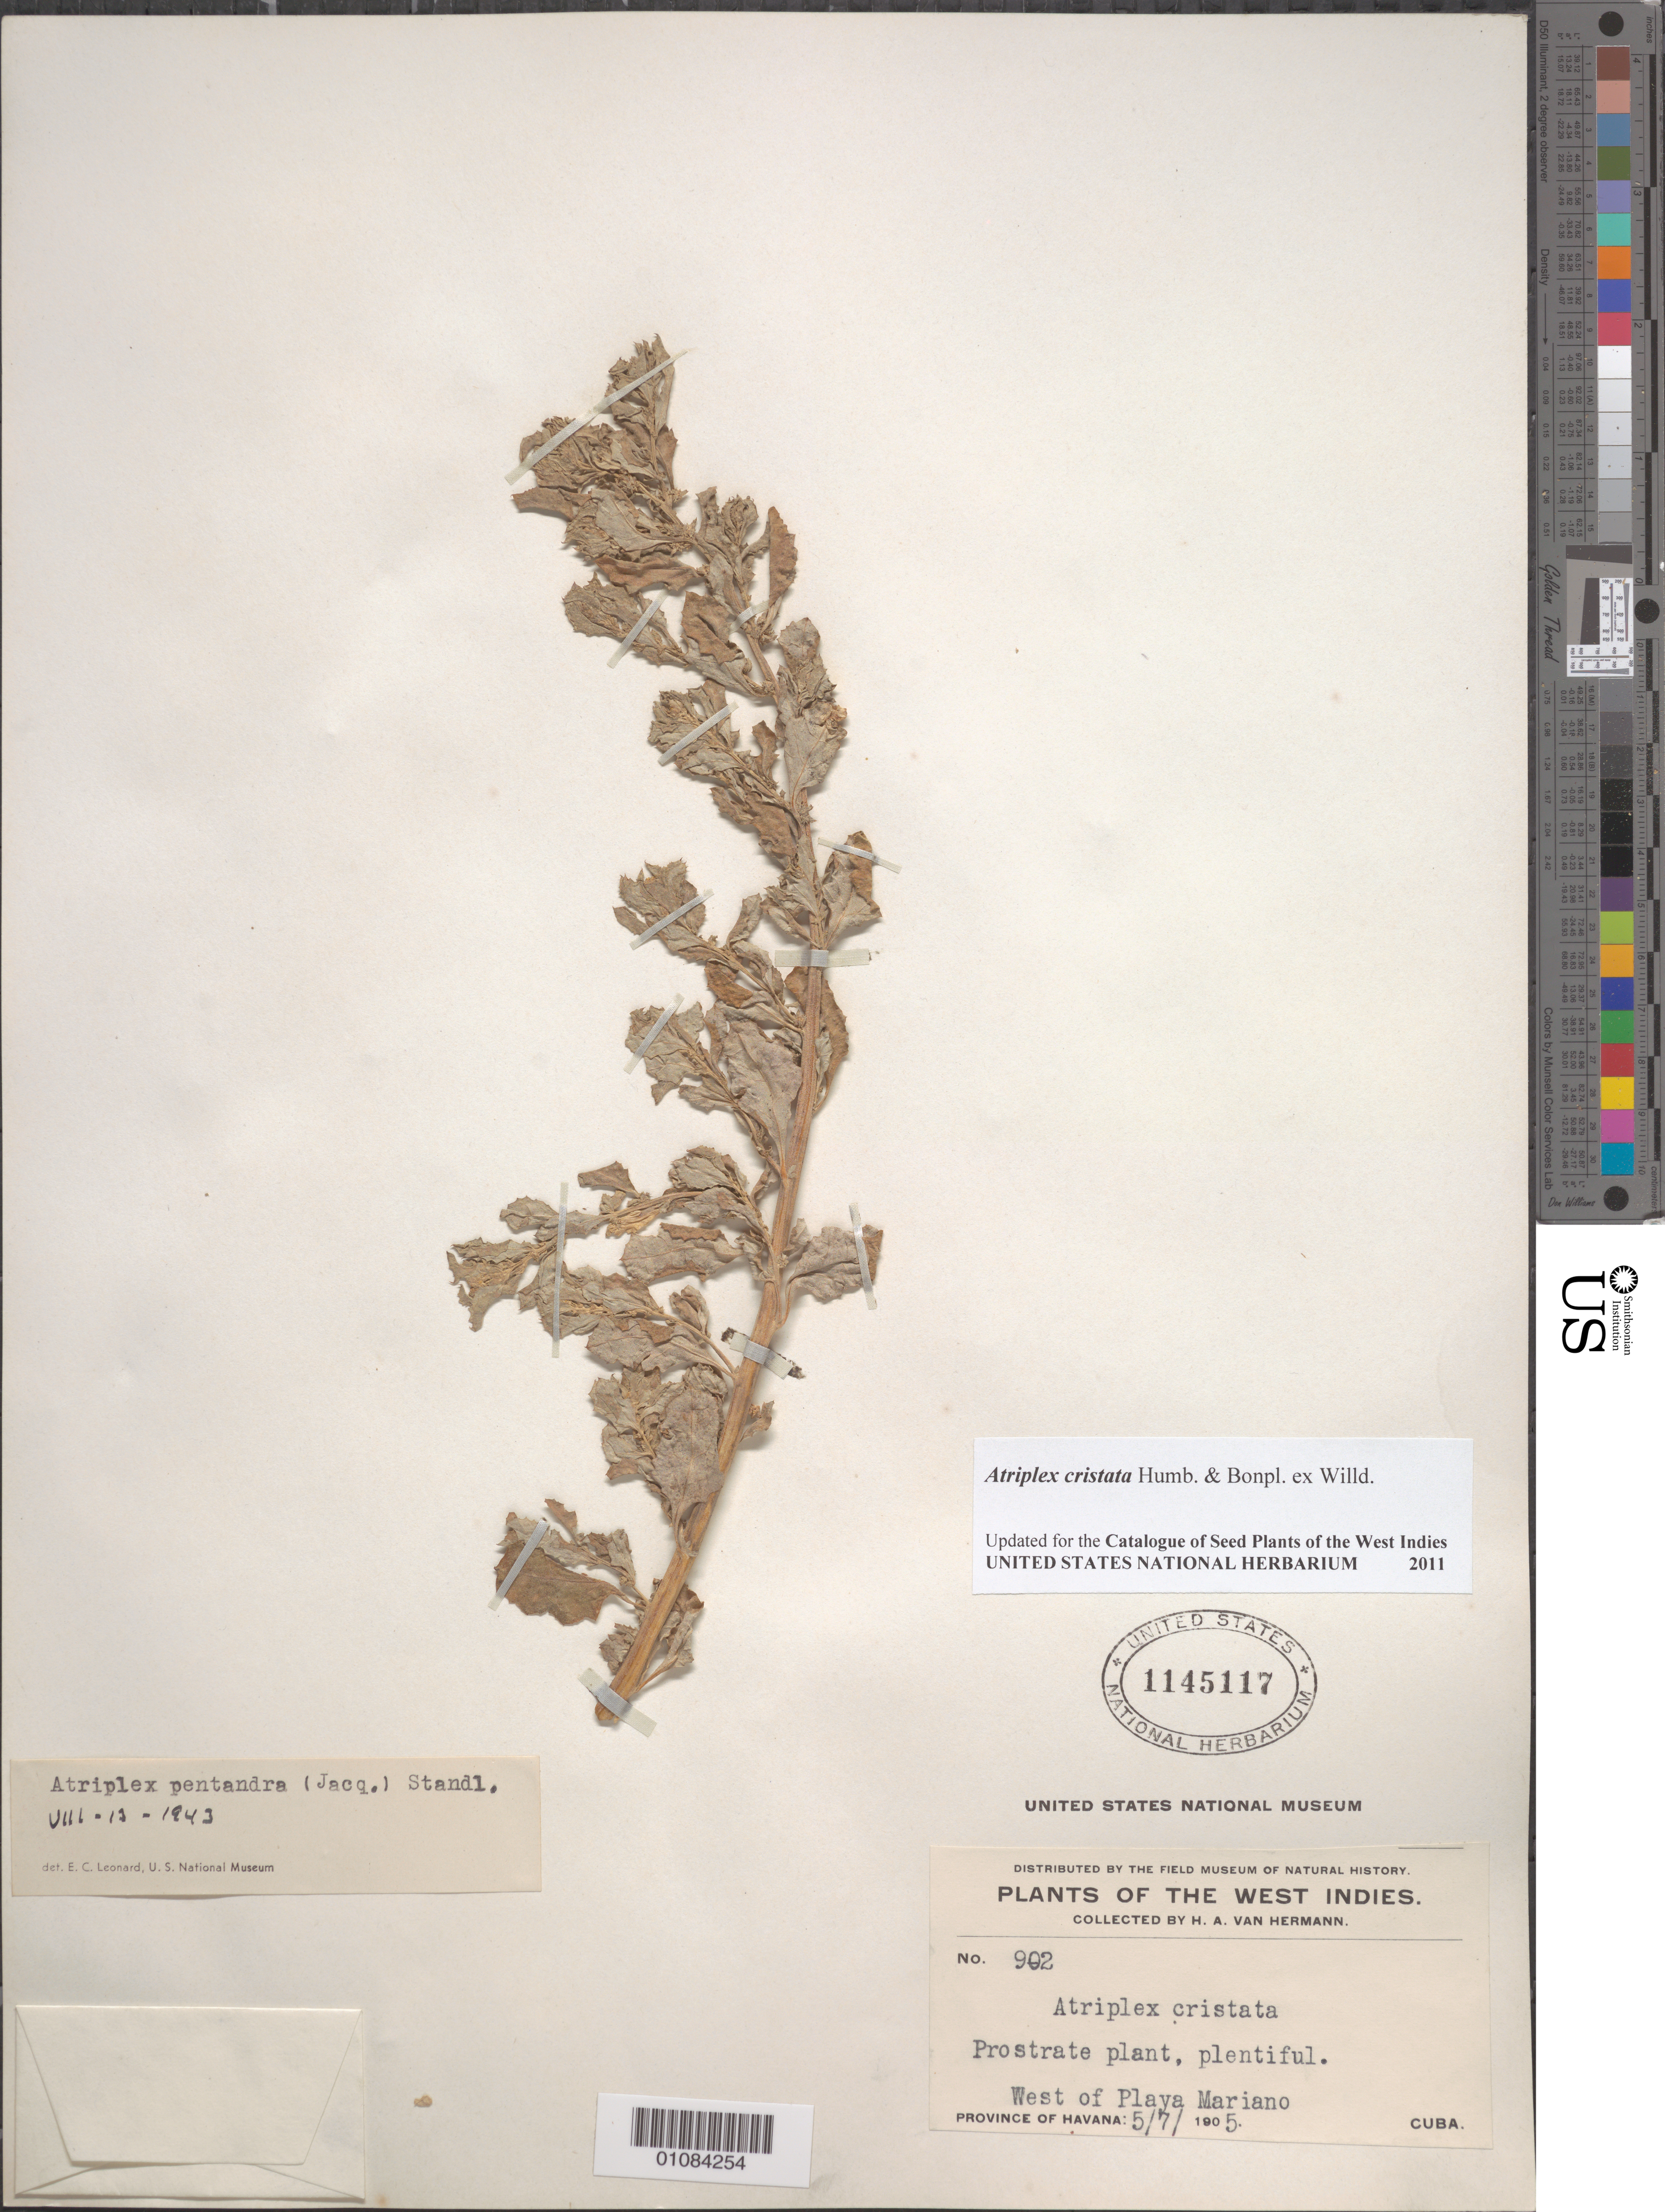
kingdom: Plantae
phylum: Tracheophyta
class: Magnoliopsida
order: Caryophyllales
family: Amaranthaceae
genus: Atriplex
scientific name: Atriplex cristata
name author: Humb. & Bonpl. ex Willd.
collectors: H. A. Van Hermann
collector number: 902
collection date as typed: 05 Jul 1905 to 07 May 1905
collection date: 1905-05-07/1905-07-05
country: Cuba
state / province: La Habana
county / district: Municipio Playa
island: Cuba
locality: Playa Marianao (West of )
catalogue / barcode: US 1145117